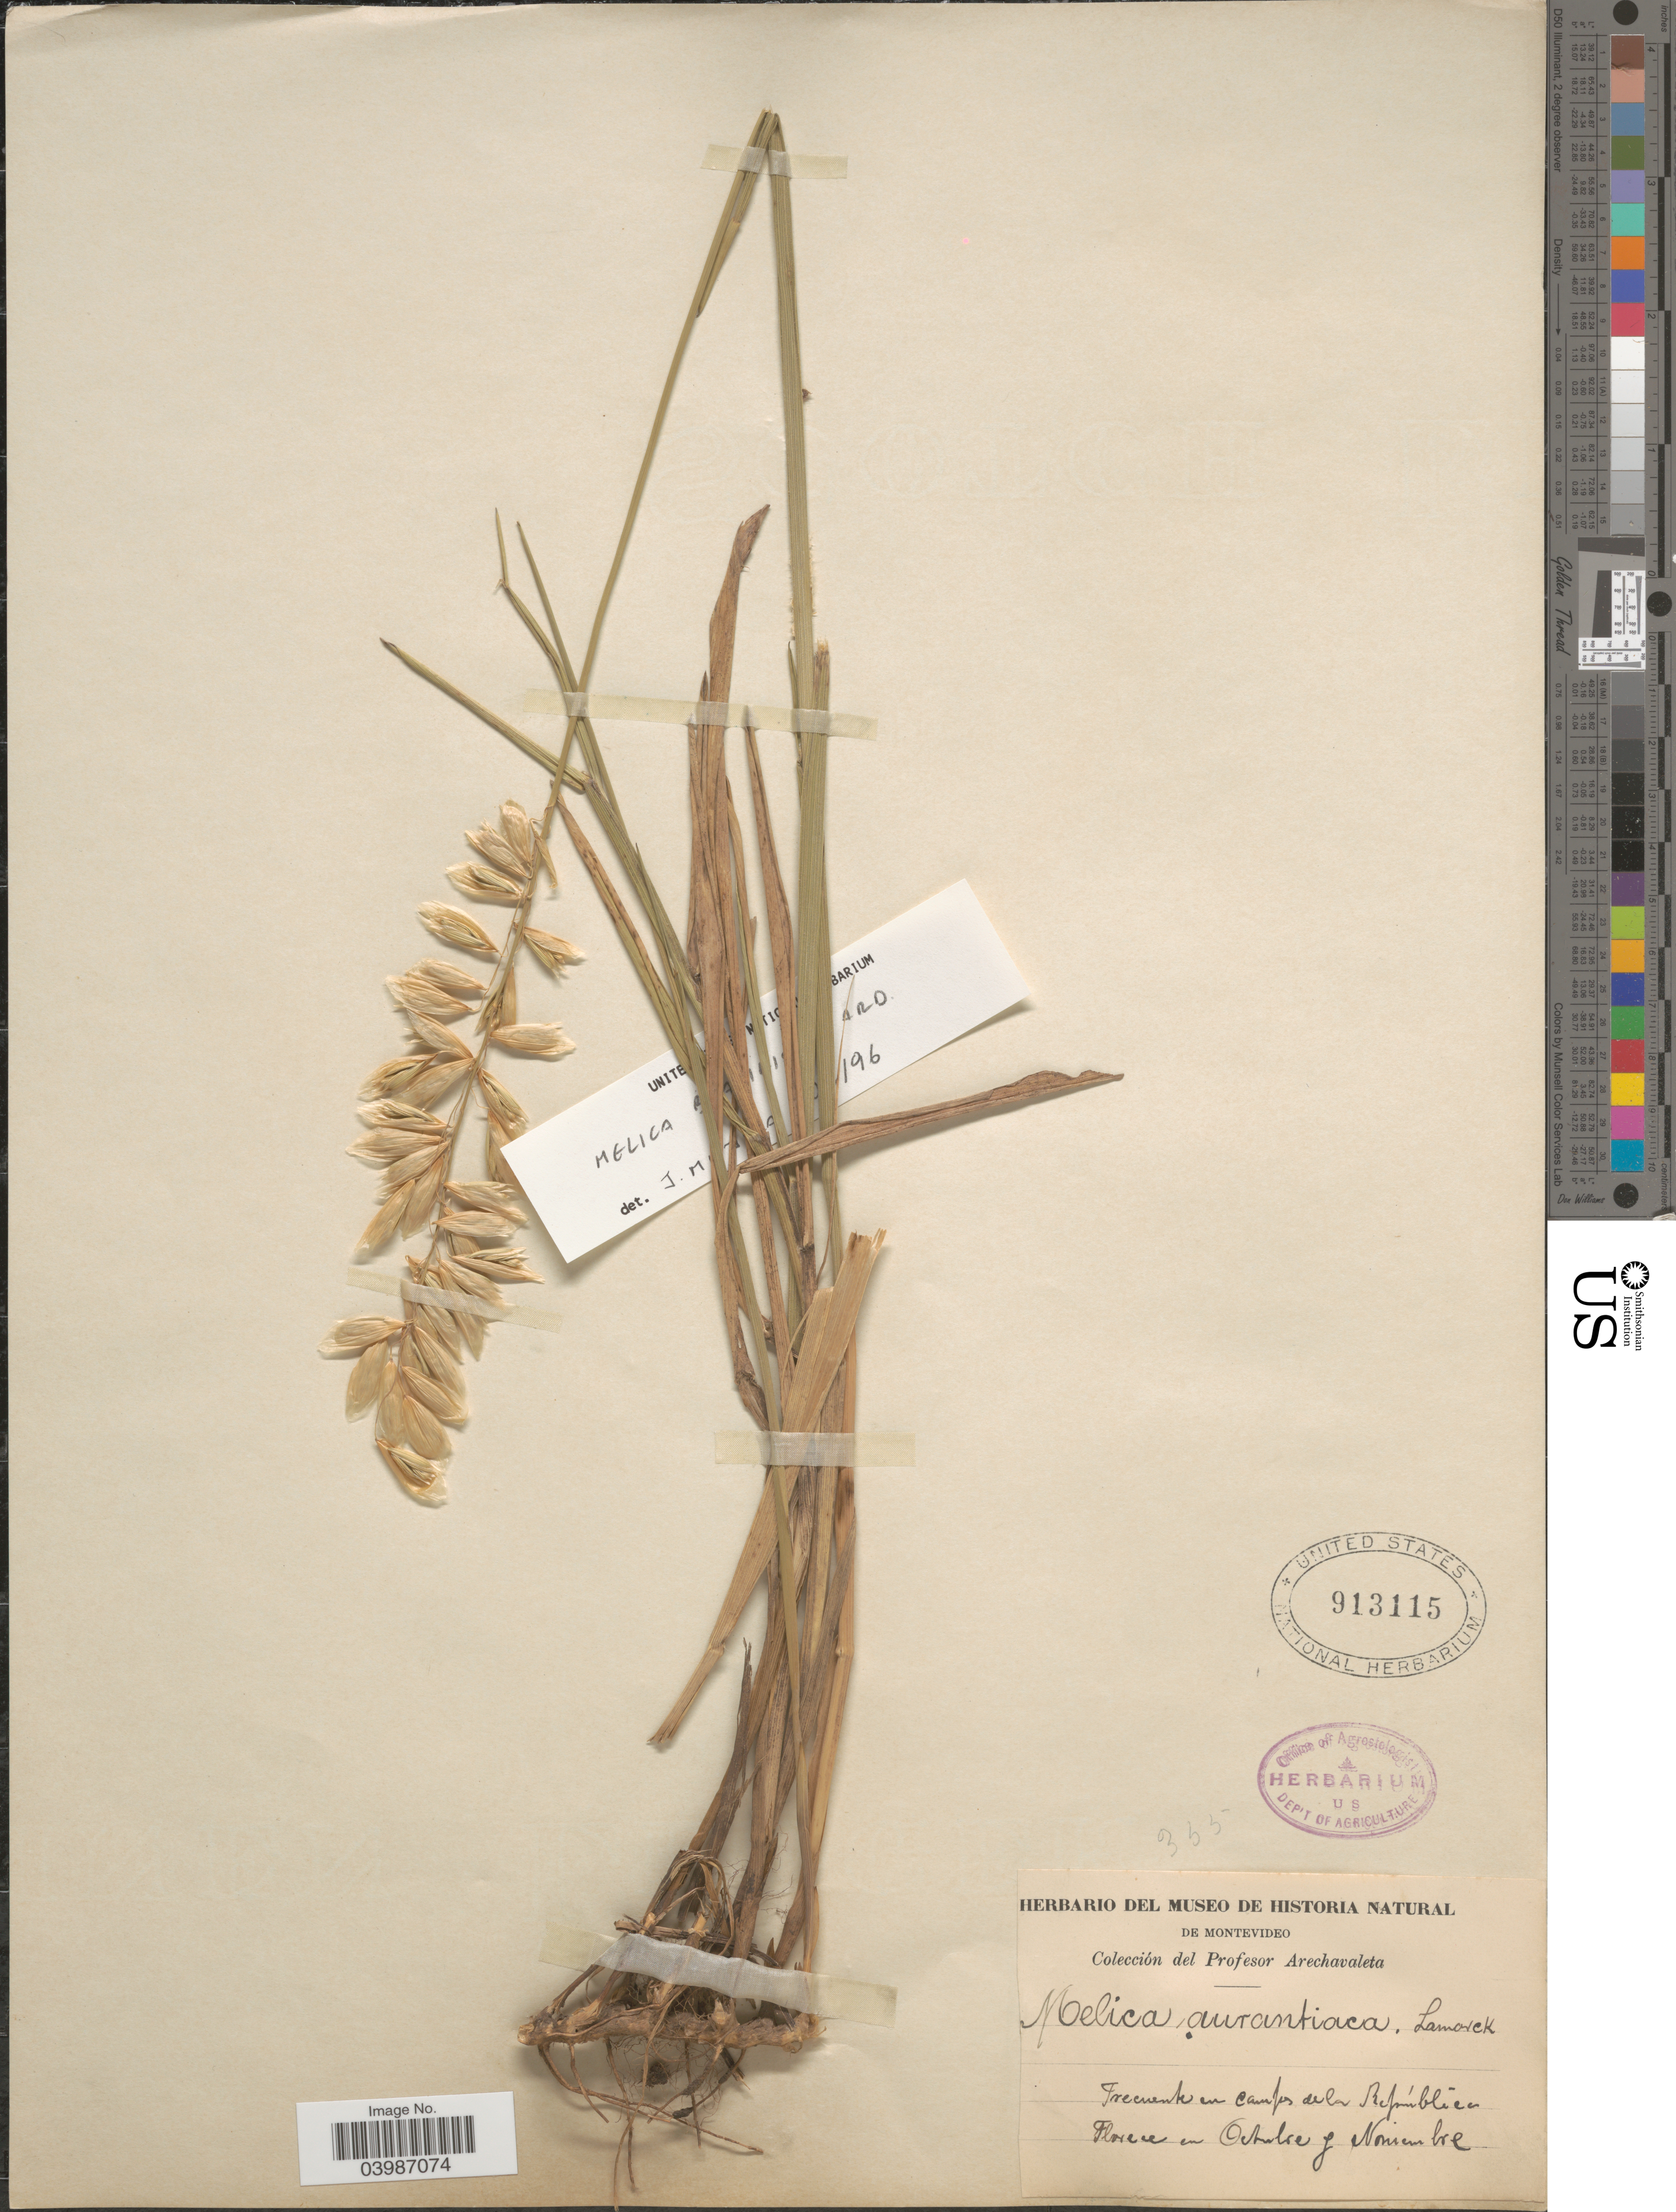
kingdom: Plantae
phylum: Tracheophyta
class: Liliopsida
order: Poales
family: Poaceae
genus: Melica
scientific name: Melica brasiliana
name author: Ard.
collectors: Arechavaleta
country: Uruguay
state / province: Montevideo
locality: Frecuente en camps de la Republica.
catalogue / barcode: US 913115